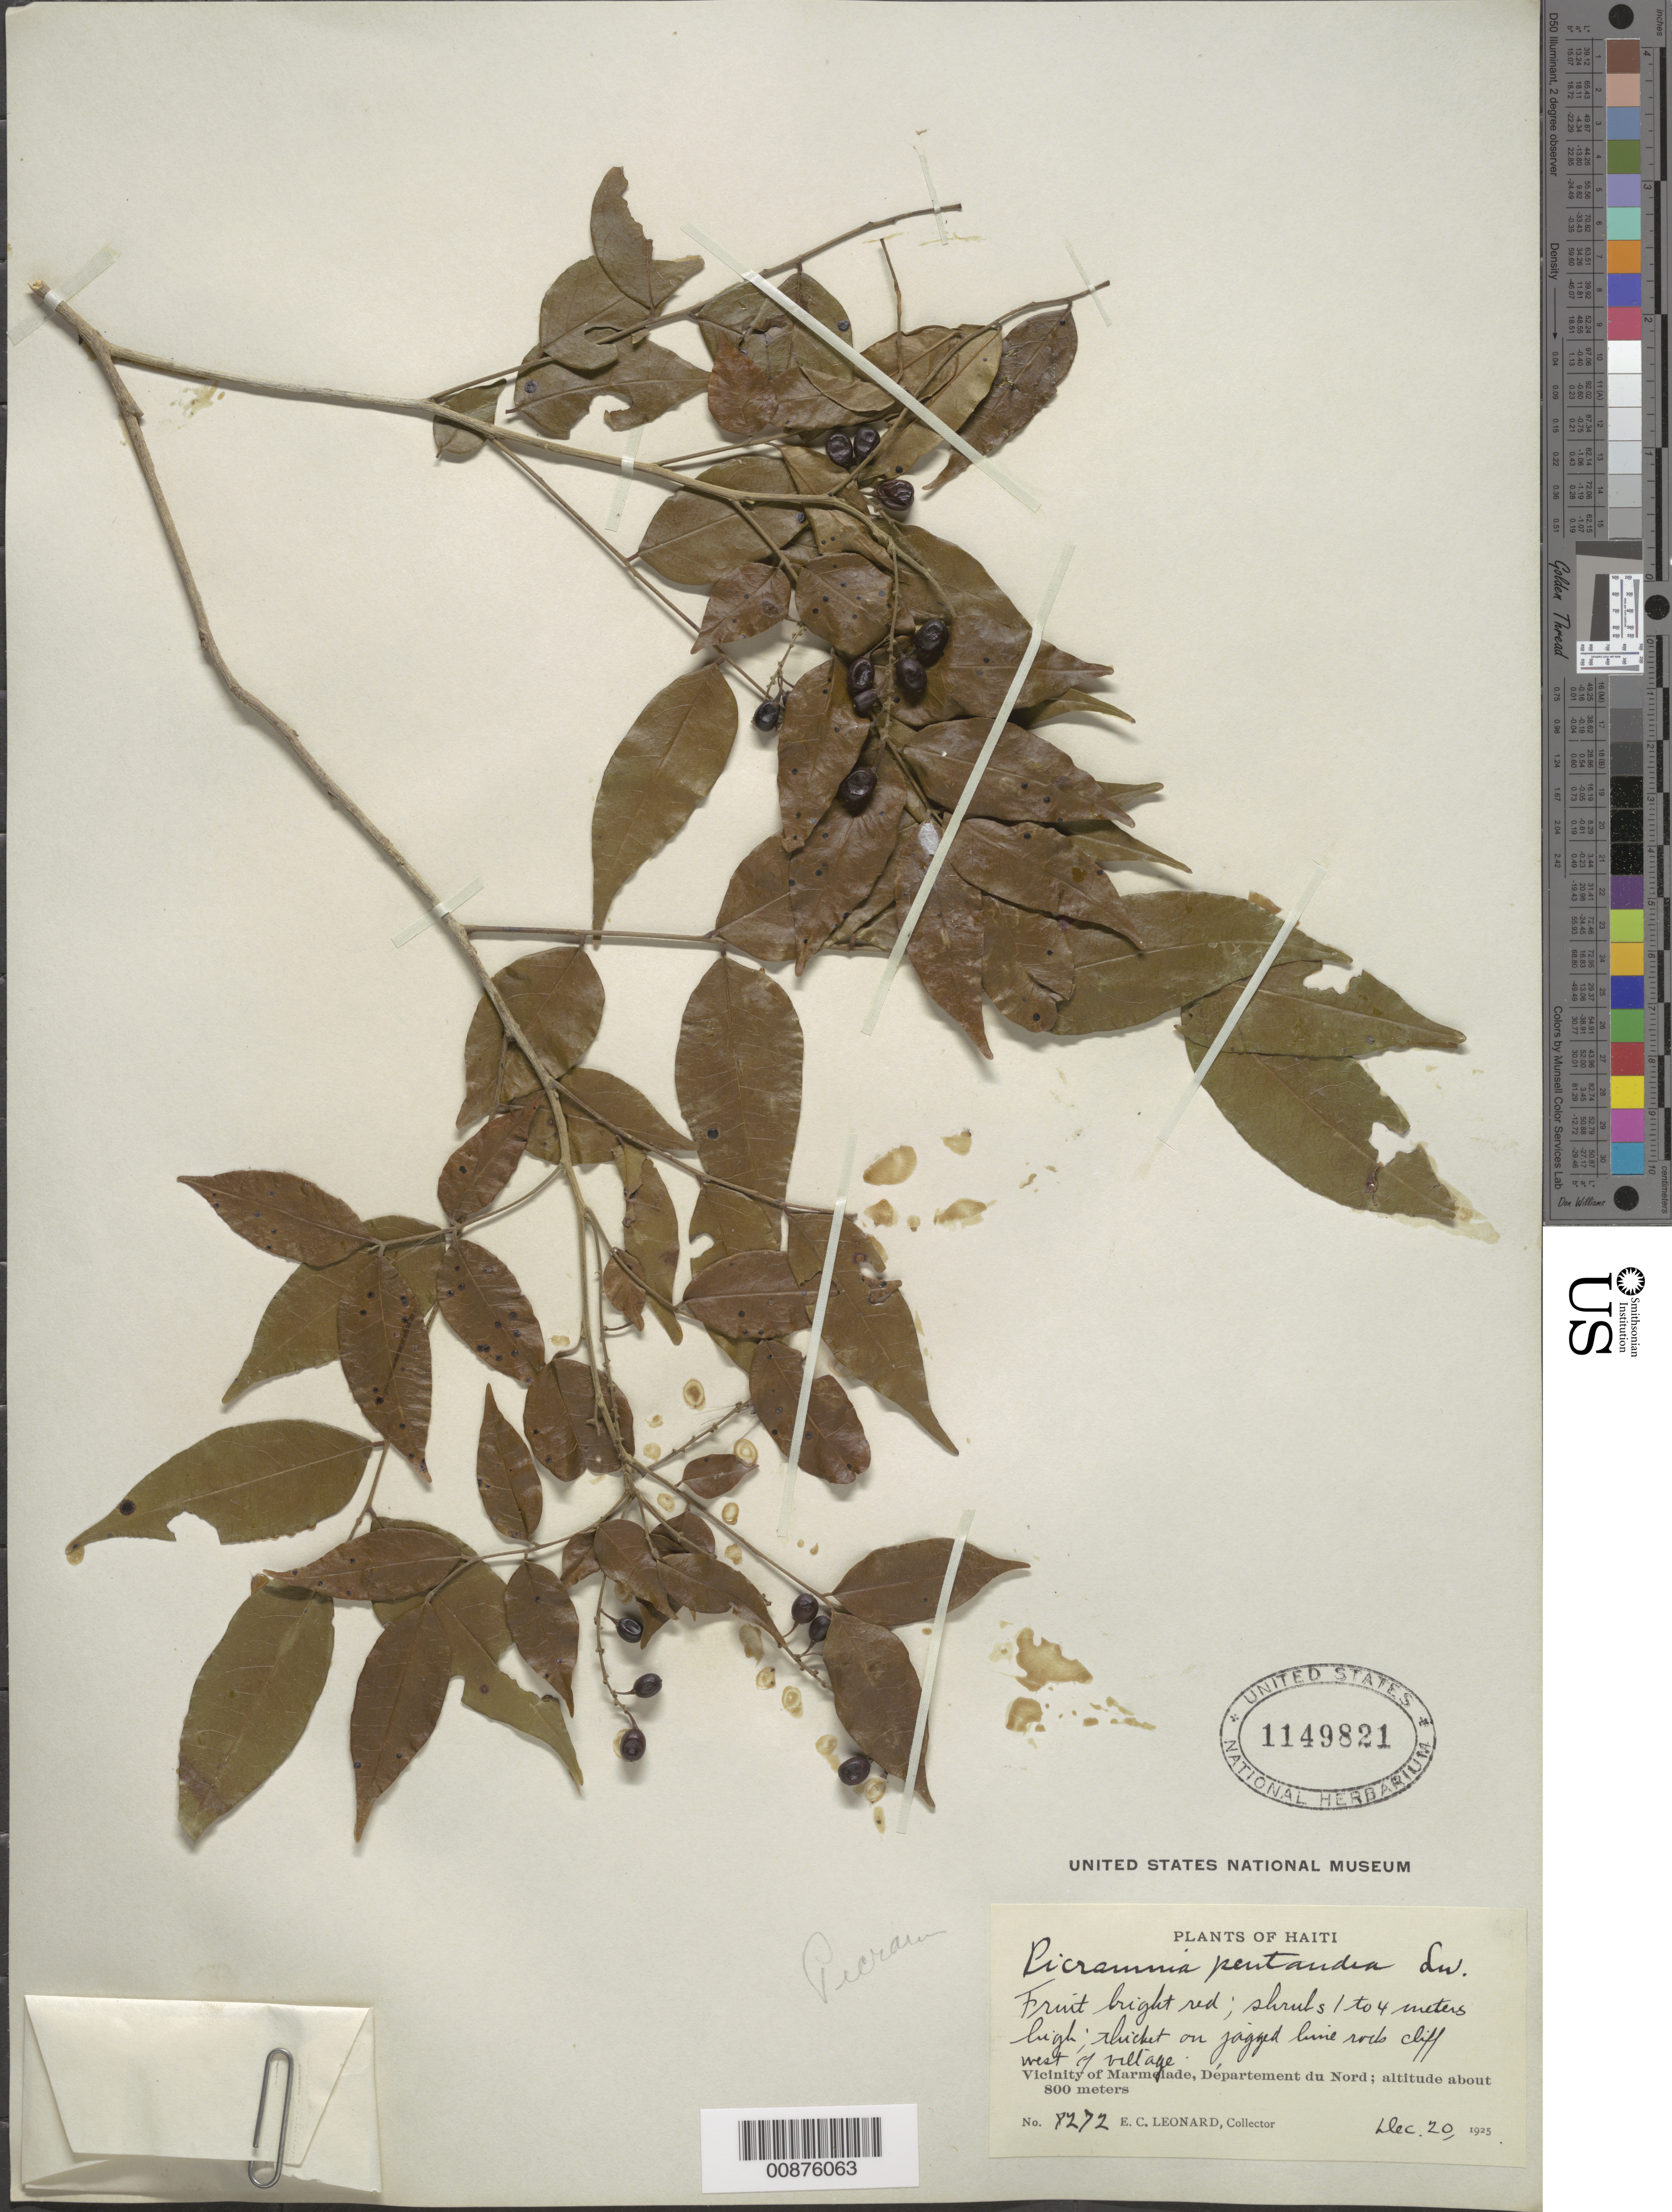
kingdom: Plantae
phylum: Tracheophyta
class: Magnoliopsida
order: Picramniales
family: Picramniaceae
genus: Picramnia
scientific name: Picramnia pentandra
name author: Sw.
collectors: E. C. Leonard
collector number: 8272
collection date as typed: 20 Dec 1925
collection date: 1925-12-20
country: Haiti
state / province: Nord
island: Hispaniola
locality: Vicinity of Marmelade, W of village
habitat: Thicket on jagged lime rocks cliff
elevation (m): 800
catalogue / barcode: US 1149821